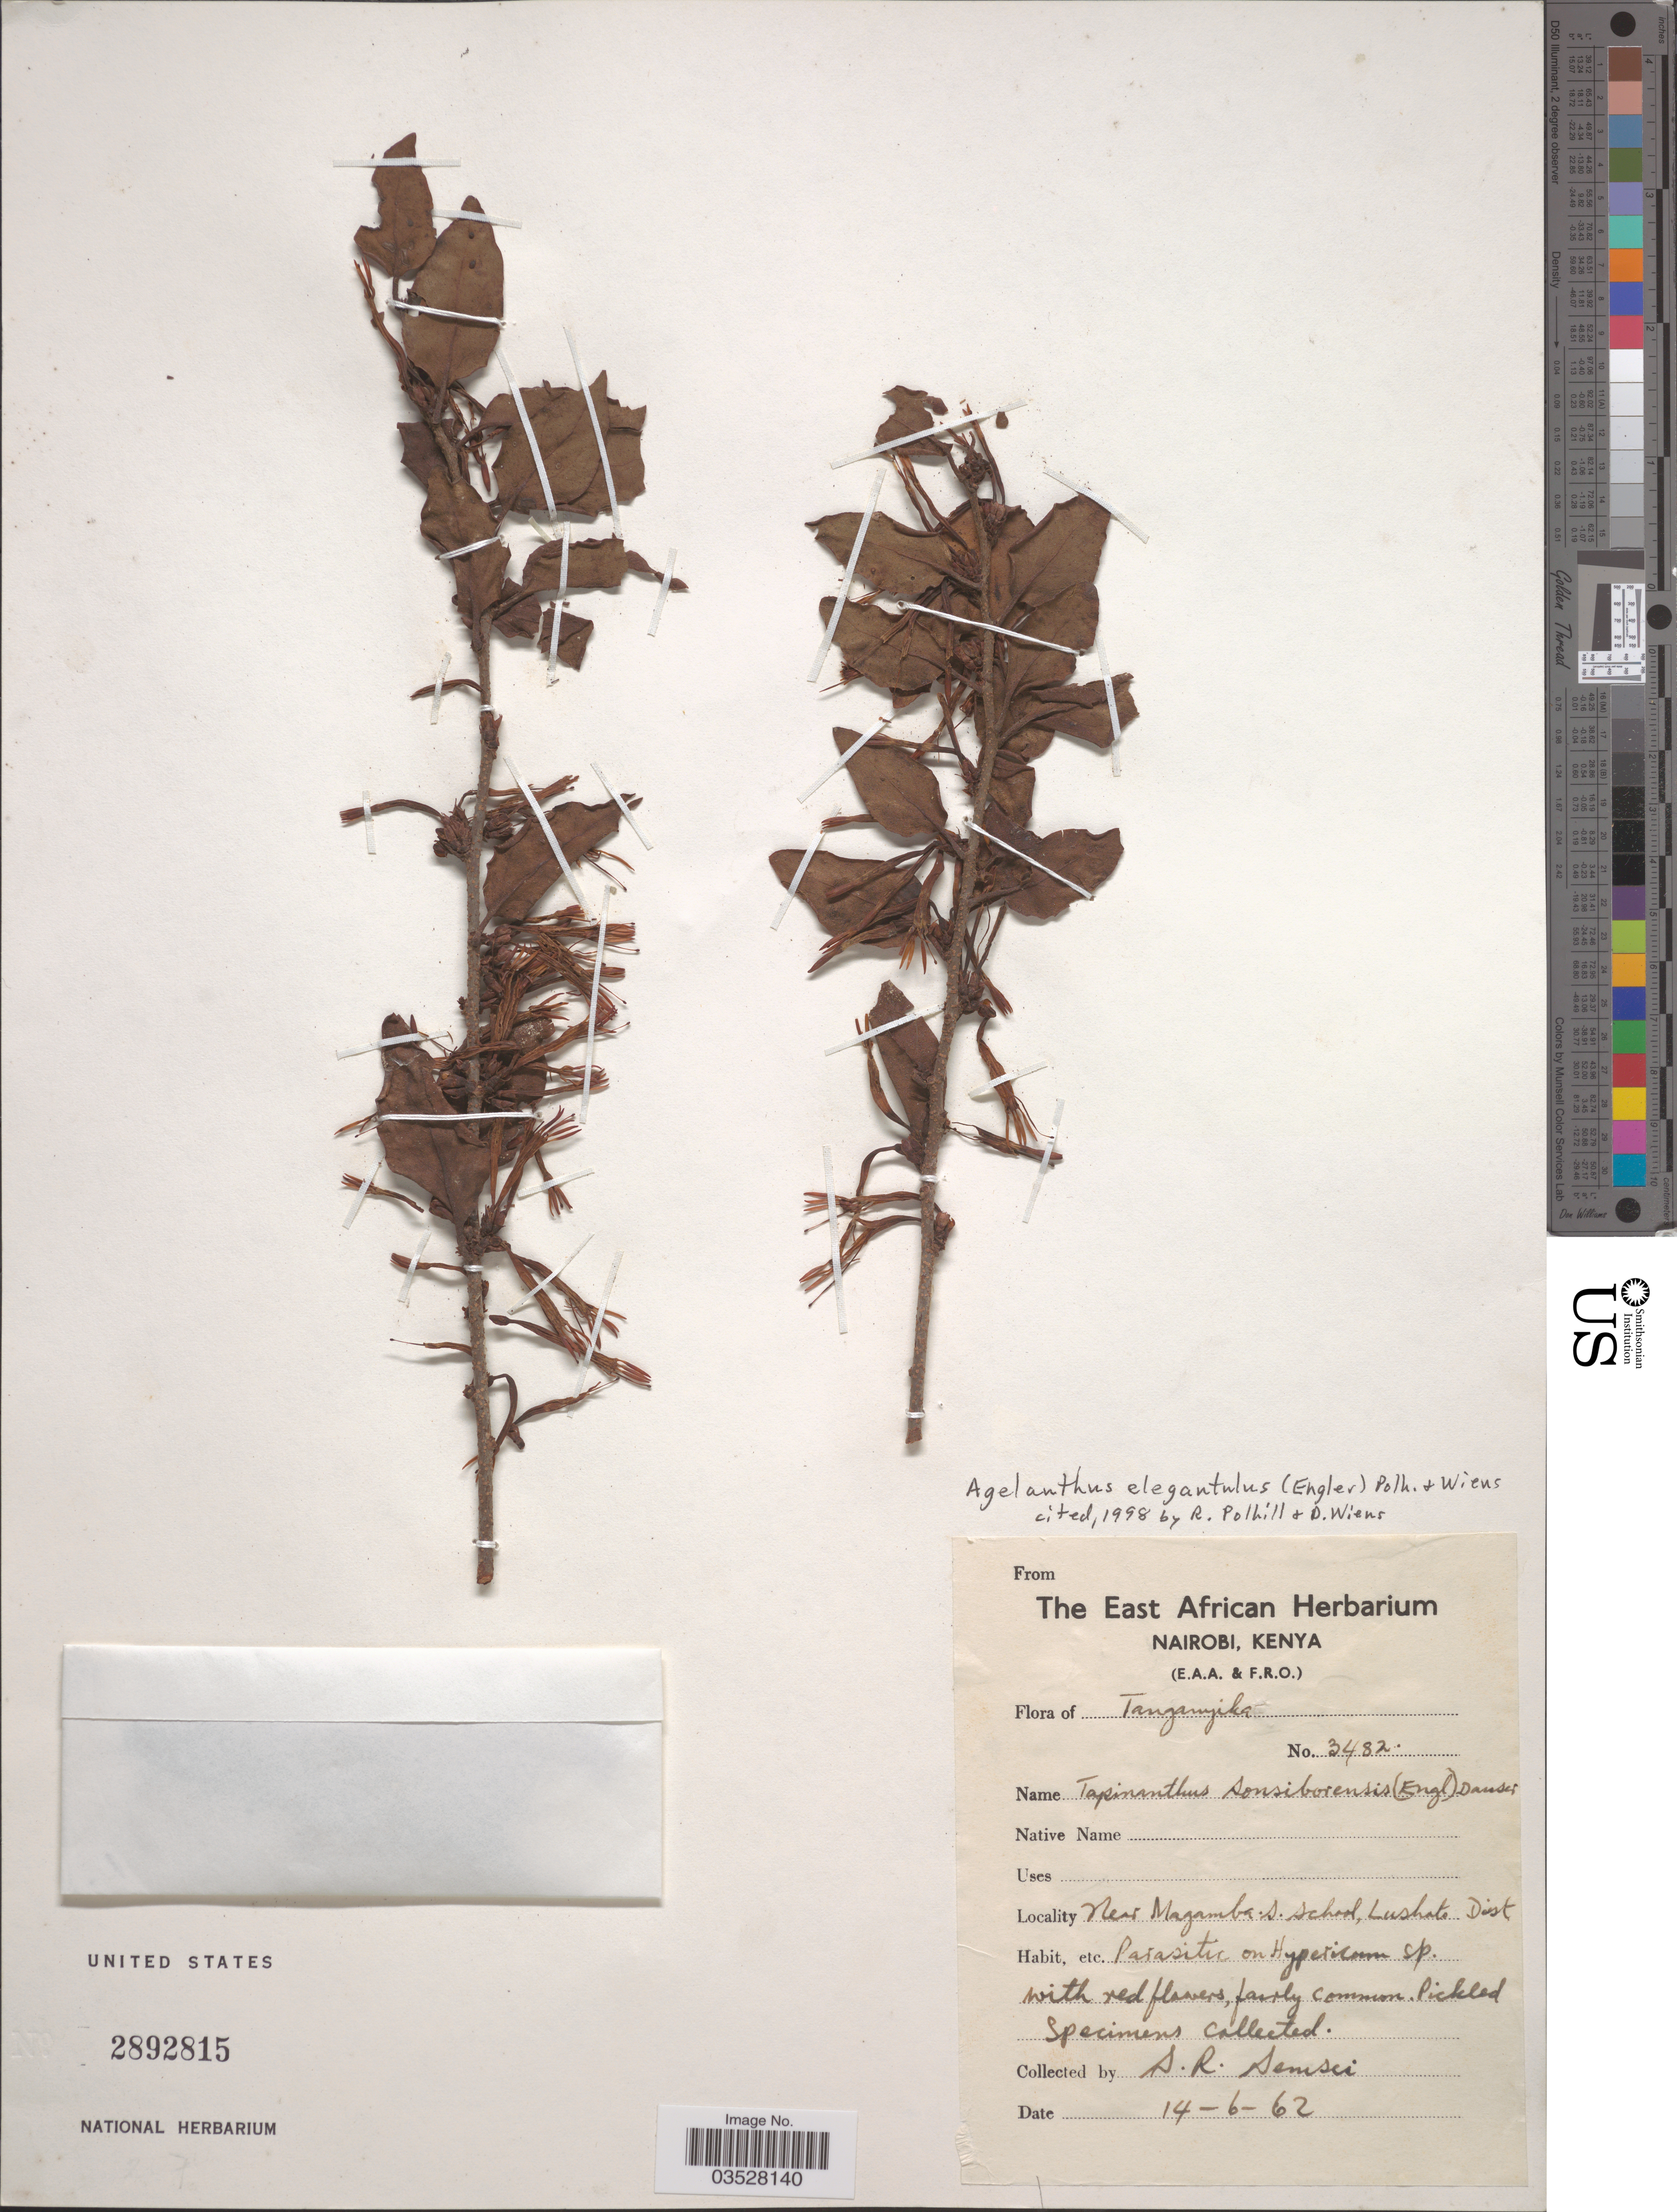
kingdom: Plantae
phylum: Tracheophyta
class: Magnoliopsida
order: Santalales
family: Loranthaceae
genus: Agelanthus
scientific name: Agelanthus elegantulus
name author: (Engl.) Polhill & Wiens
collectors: S. Semsei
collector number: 3482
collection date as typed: Transcribed d/m/y: 14/6/62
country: Tanzania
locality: Tanganyika. Near Magamba. S. School, Lushato Dist.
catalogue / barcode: US 2892815